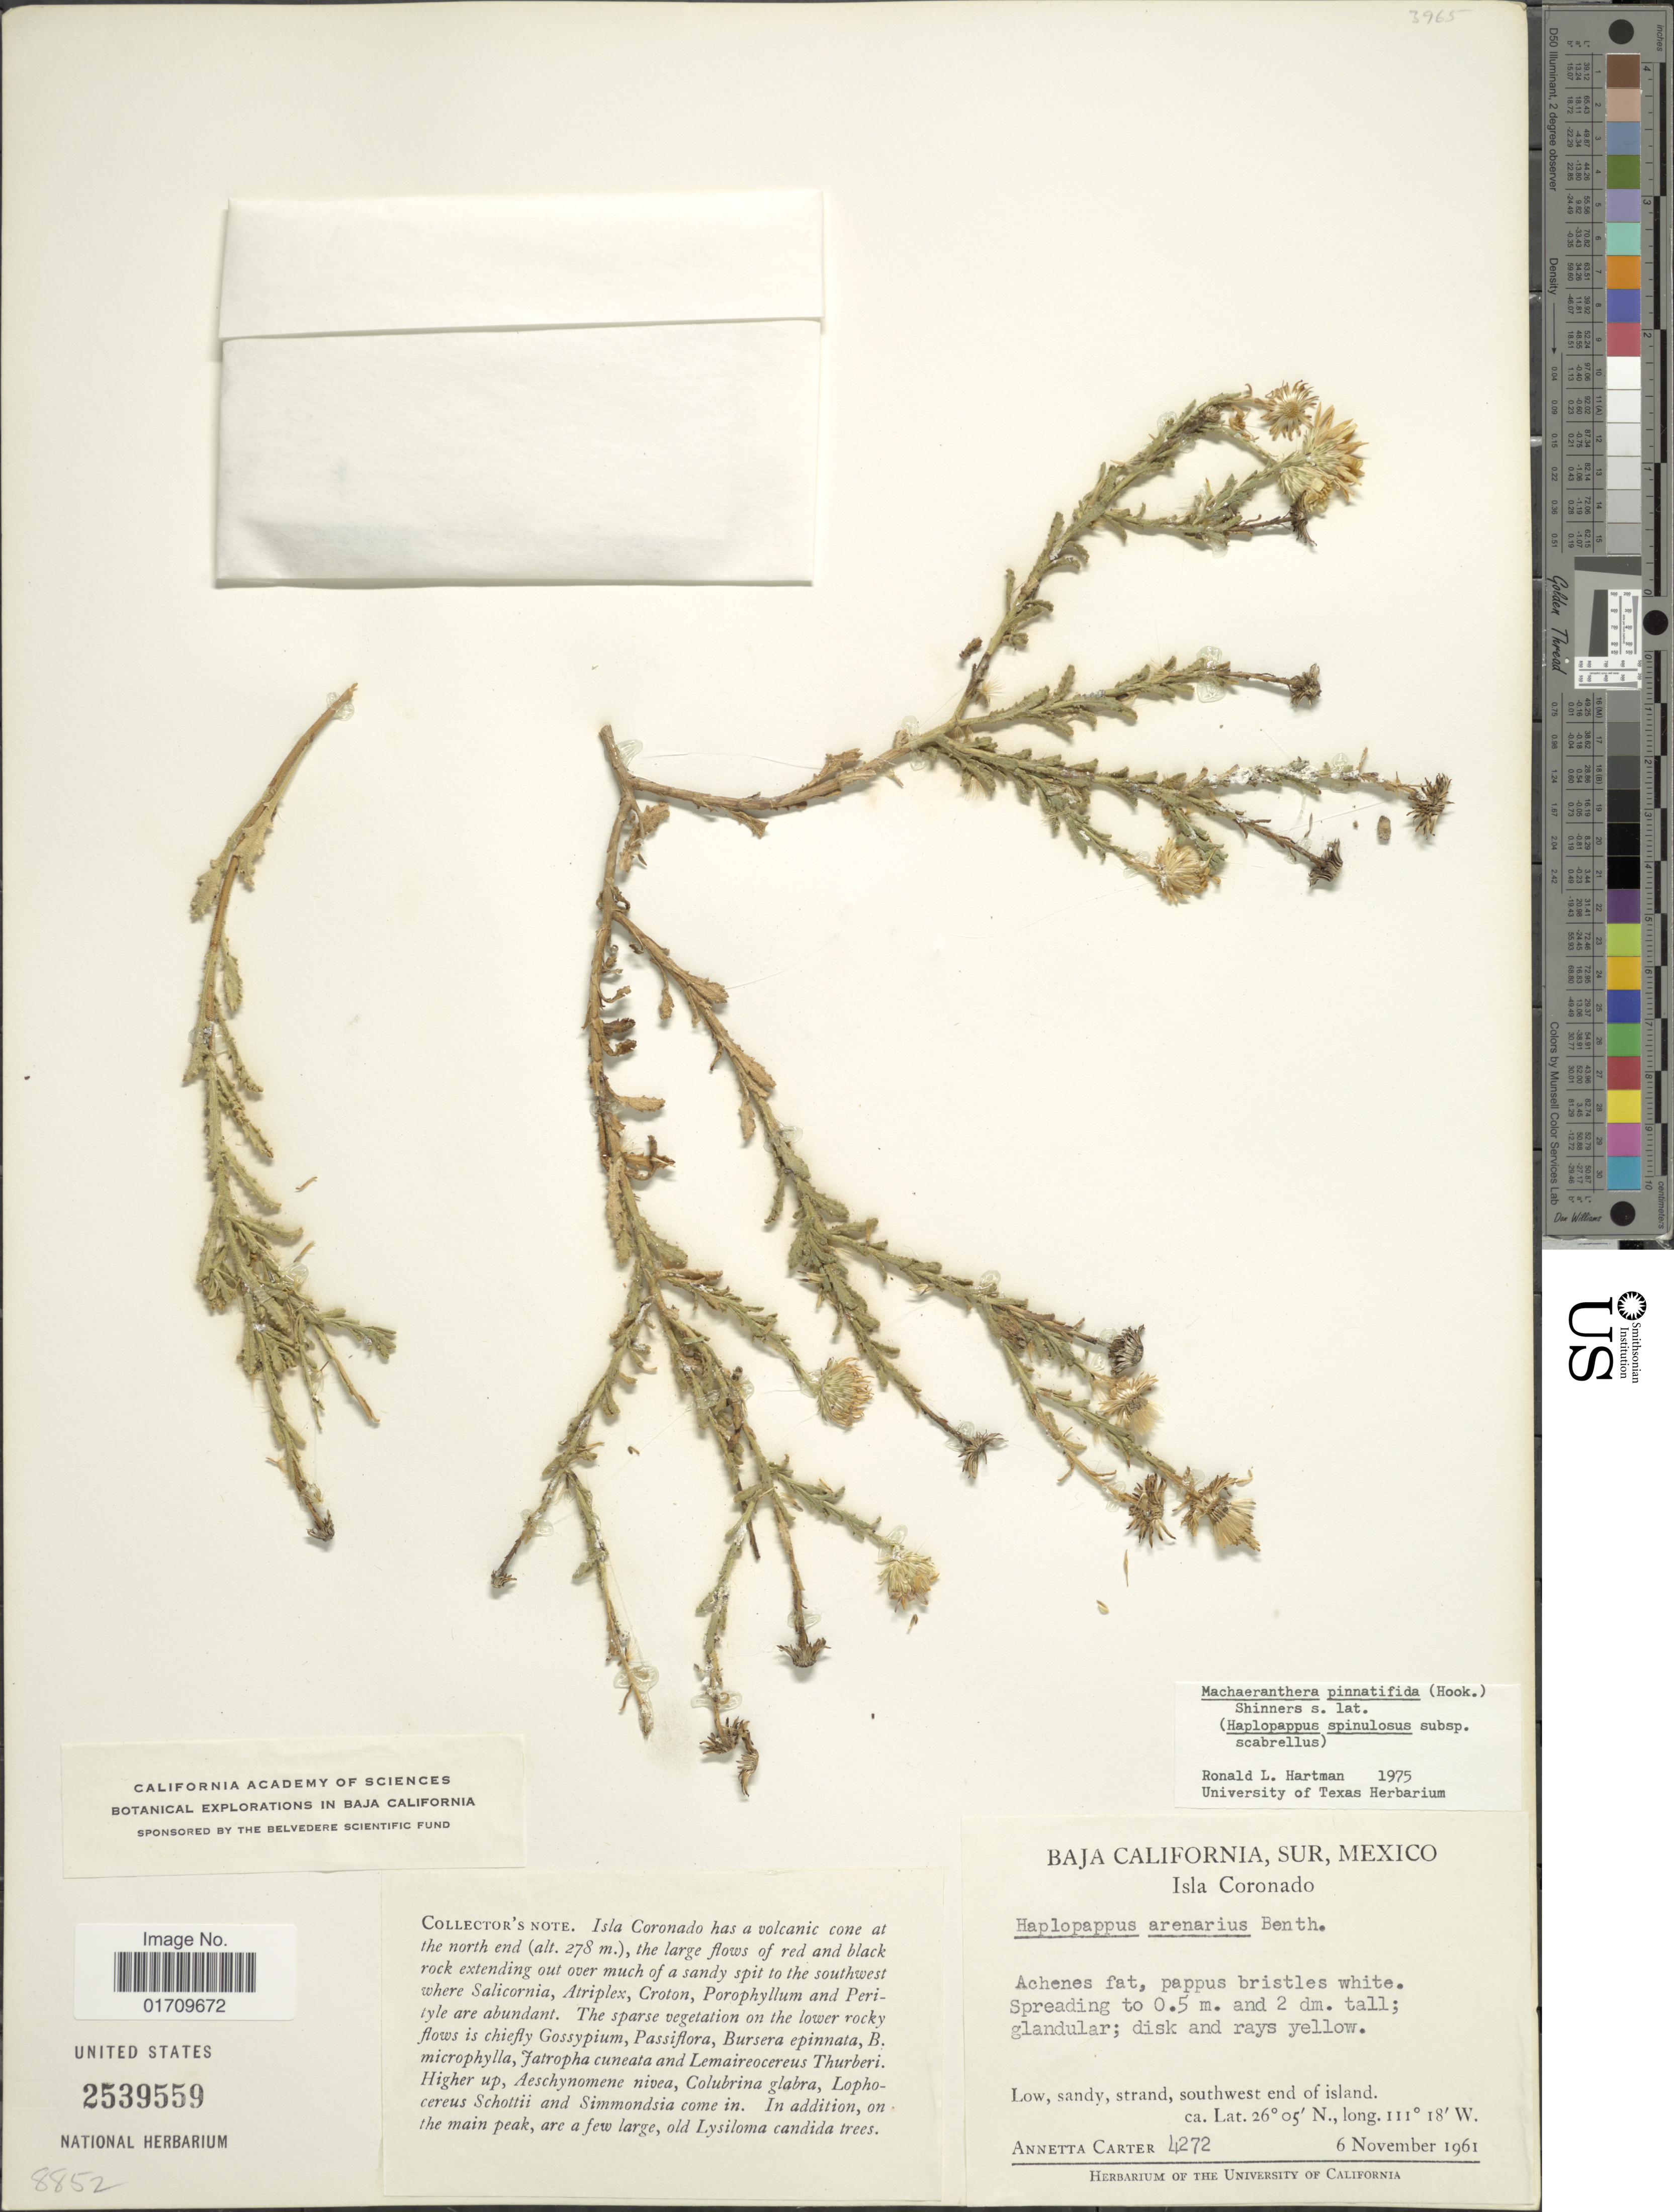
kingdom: Plantae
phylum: Tracheophyta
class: Magnoliopsida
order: Asterales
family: Asteraceae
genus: Machaeranthera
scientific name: Machaeranthera pinnatifida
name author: (Hook.) Shinners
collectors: A. M. Carter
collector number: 4272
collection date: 1961-11-06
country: Mexico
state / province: Coahuila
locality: Sur Mexico, Isla Coronado, southwest end of island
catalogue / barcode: US 2539559